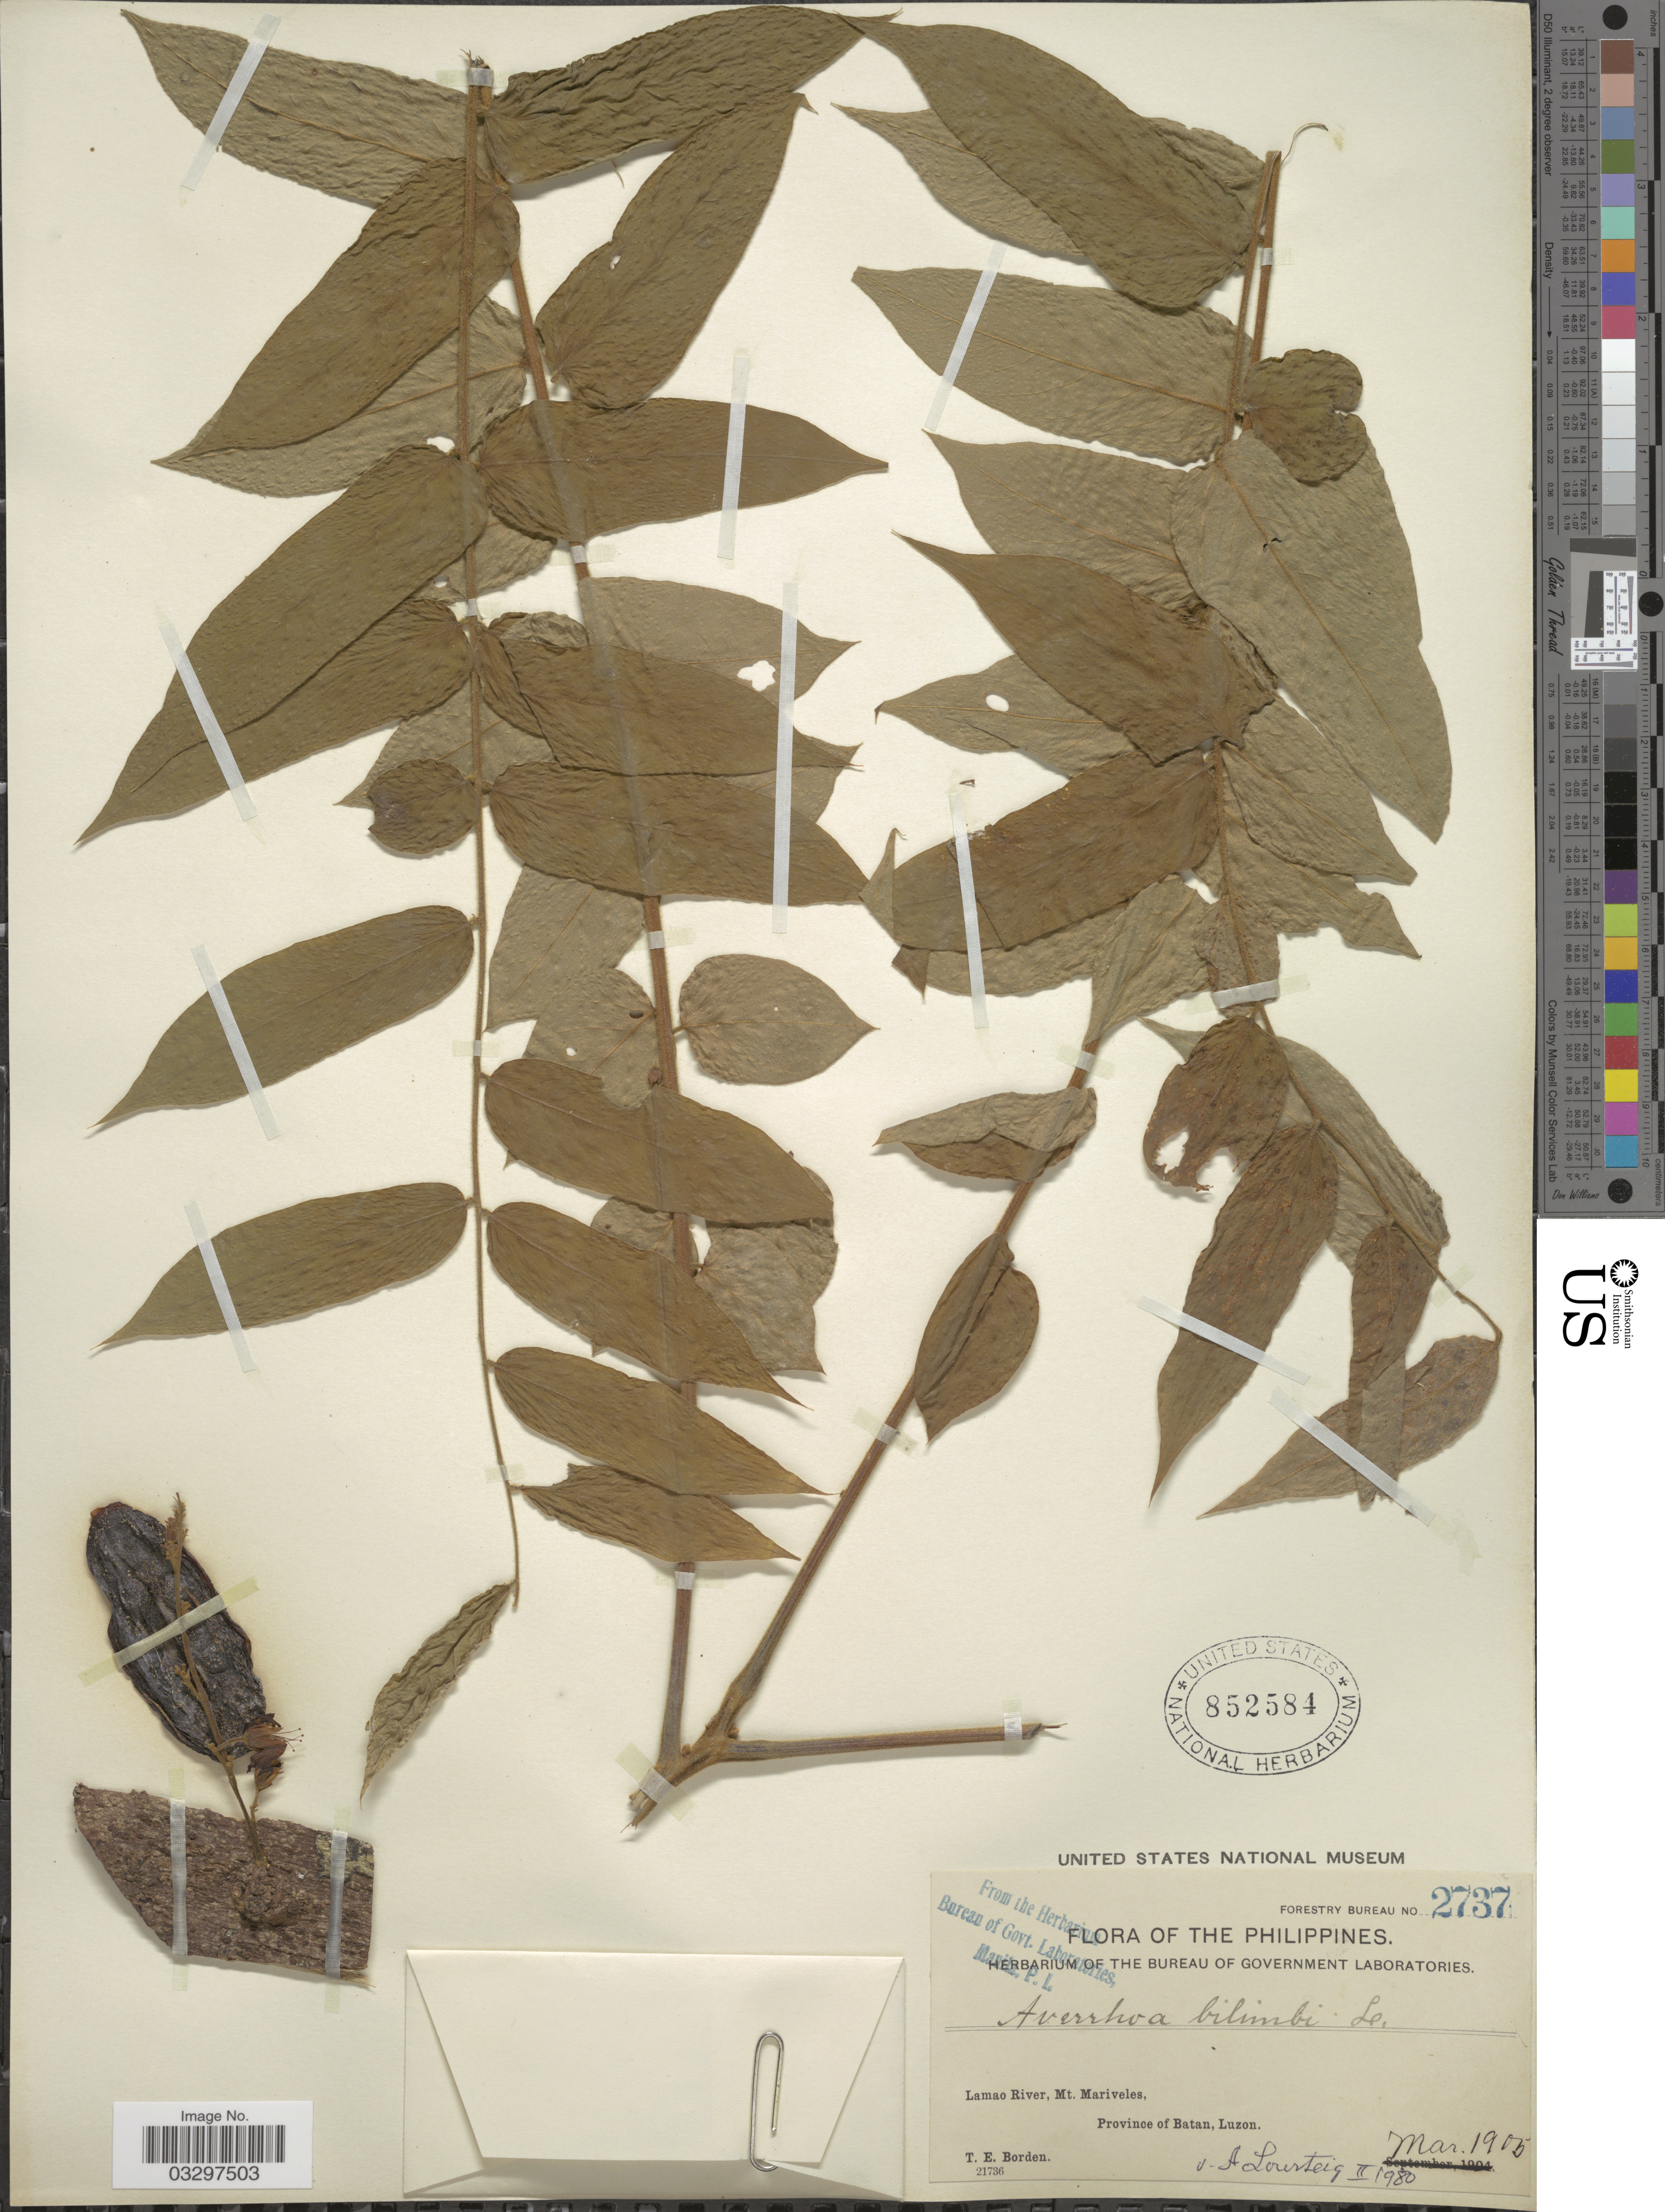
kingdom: Plantae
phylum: Tracheophyta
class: Magnoliopsida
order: Oxalidales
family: Oxalidaceae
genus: Averrhoa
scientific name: Averrhoa bilimbi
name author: L.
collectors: T. E. Borden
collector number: Forestry Bureau 2737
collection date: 1905-03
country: Philippines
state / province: Cagayan Valley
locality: Lamao River, Mt. Mariveles, Province of Batan, Luzon.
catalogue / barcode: US 852584